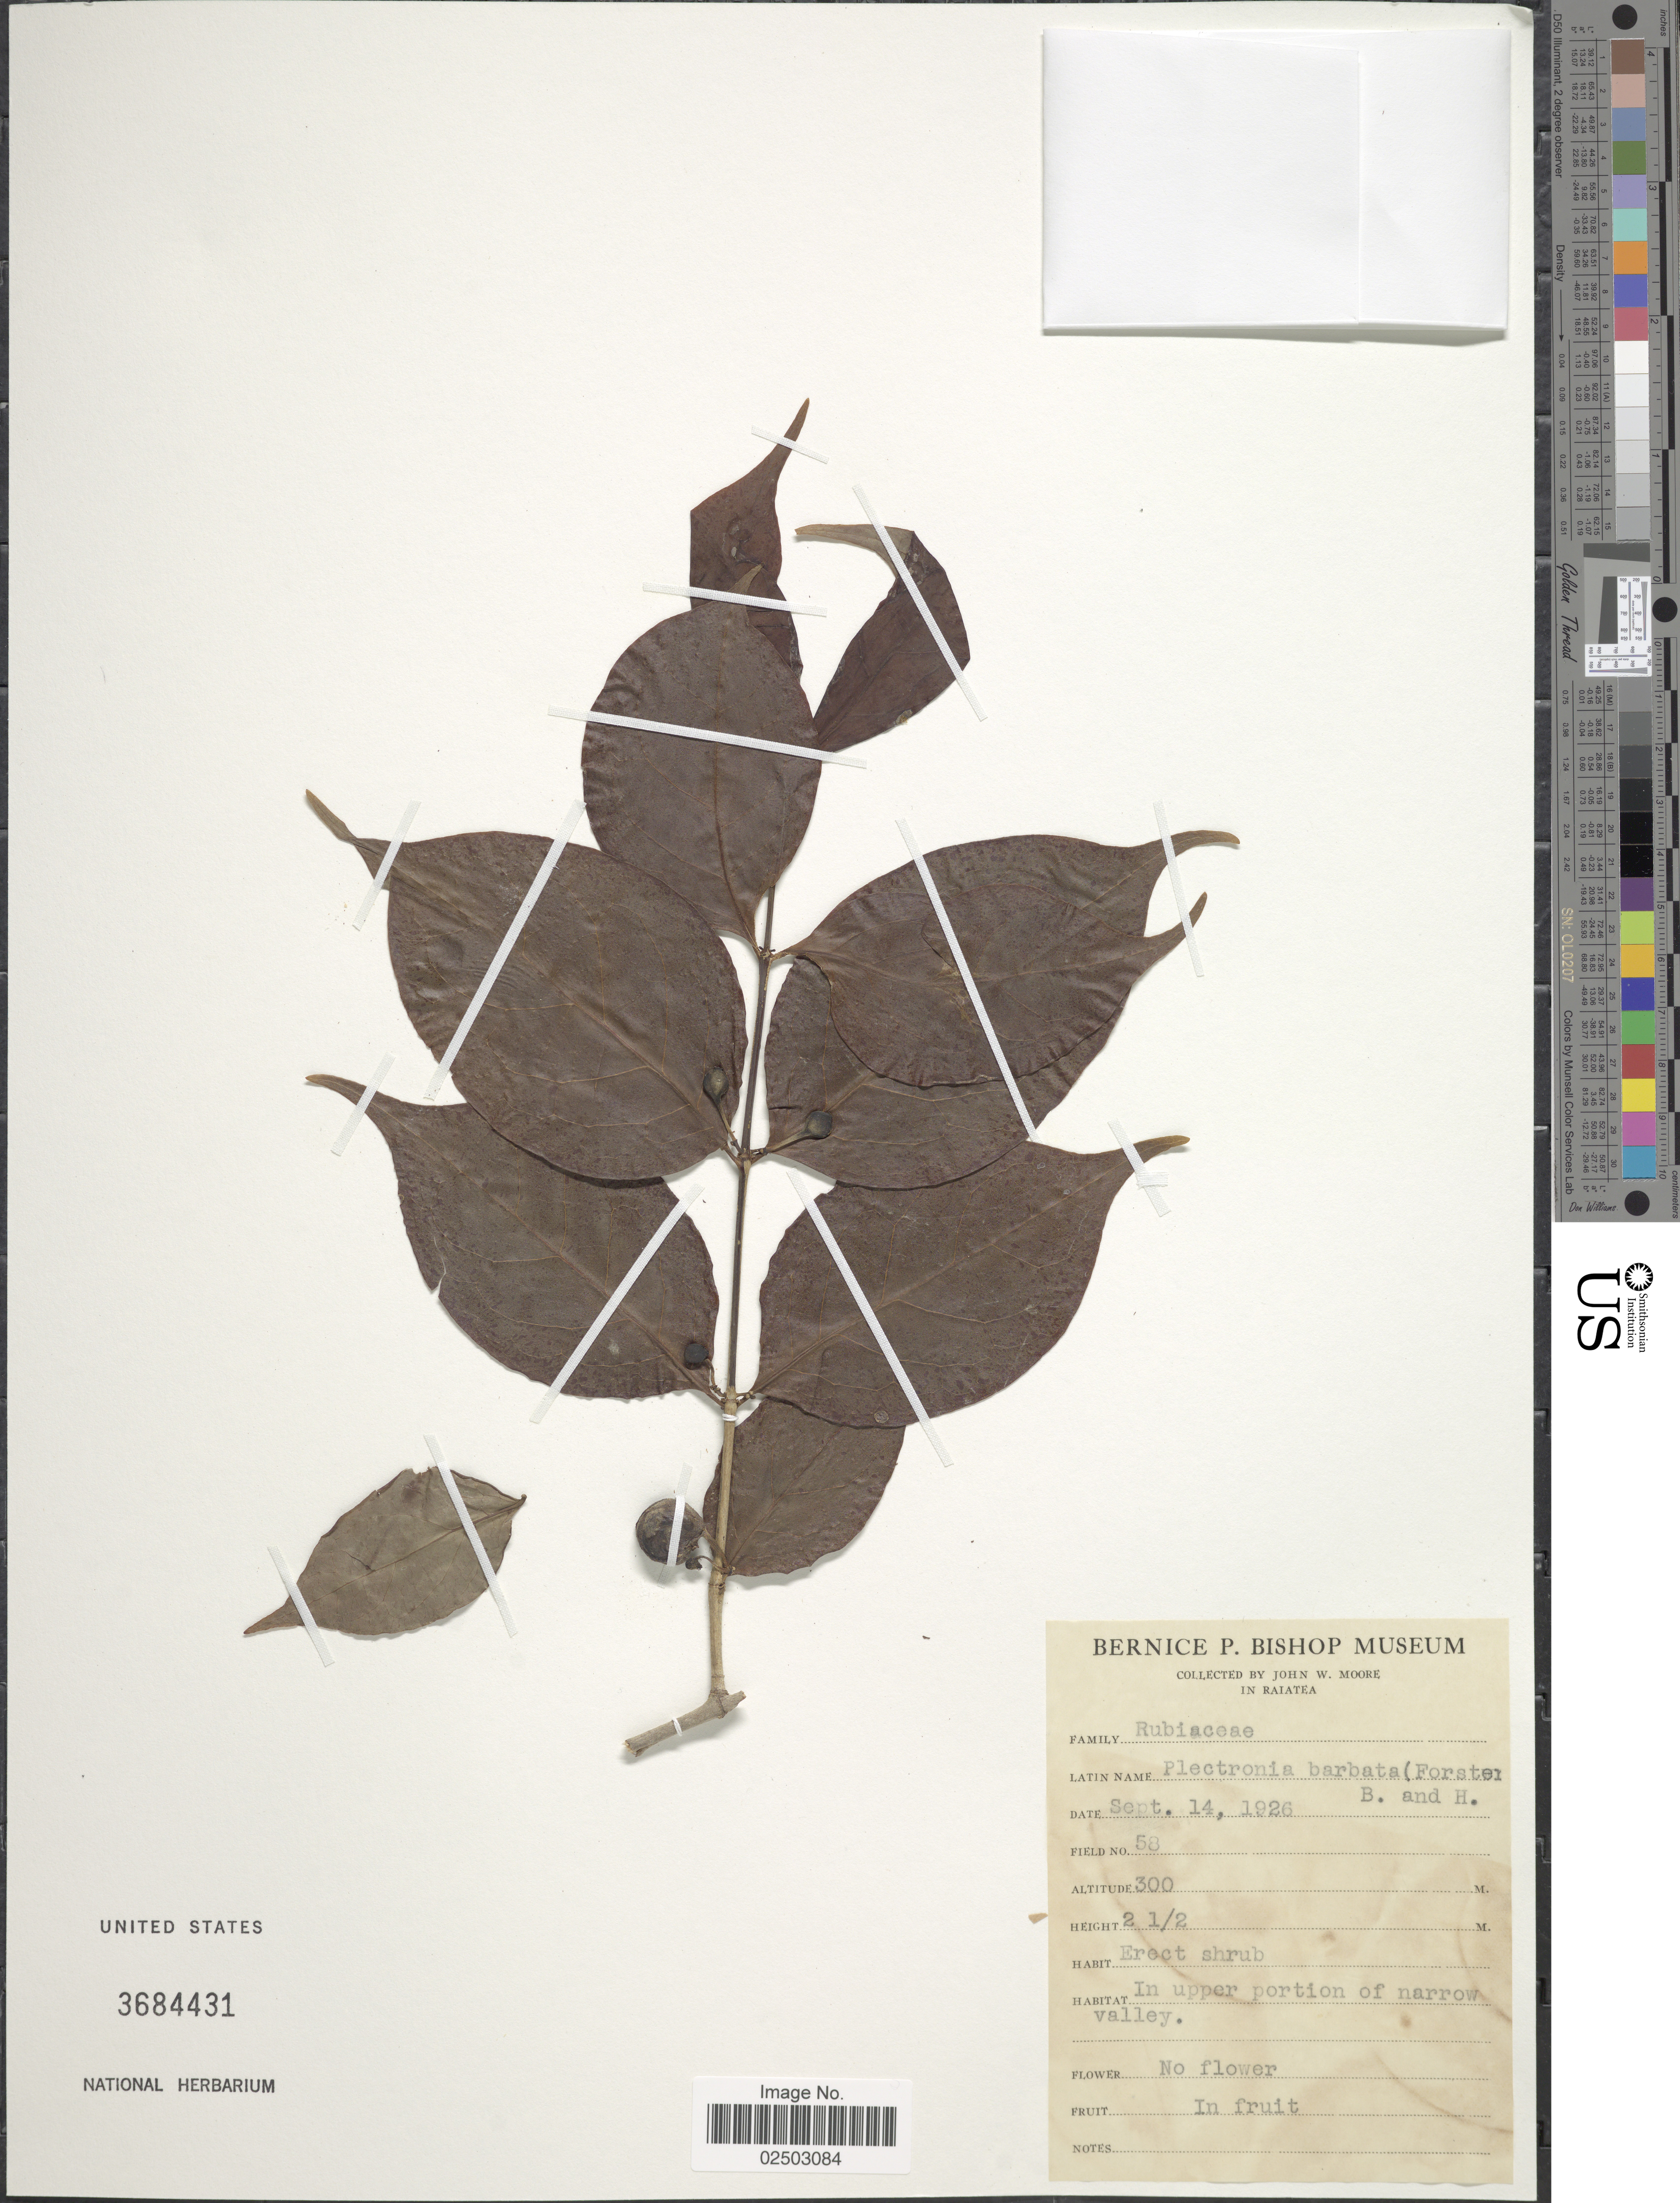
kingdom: Plantae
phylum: Tracheophyta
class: Magnoliopsida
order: Gentianales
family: Rubiaceae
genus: Canthium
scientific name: Canthium barbatum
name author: (G. Forst.) Seem.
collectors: J. Moore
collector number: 58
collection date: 1926-09-14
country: French Polynesia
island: Raiatea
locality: Raiatea, in upper portion of narrow valley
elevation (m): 300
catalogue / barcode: US 3684431